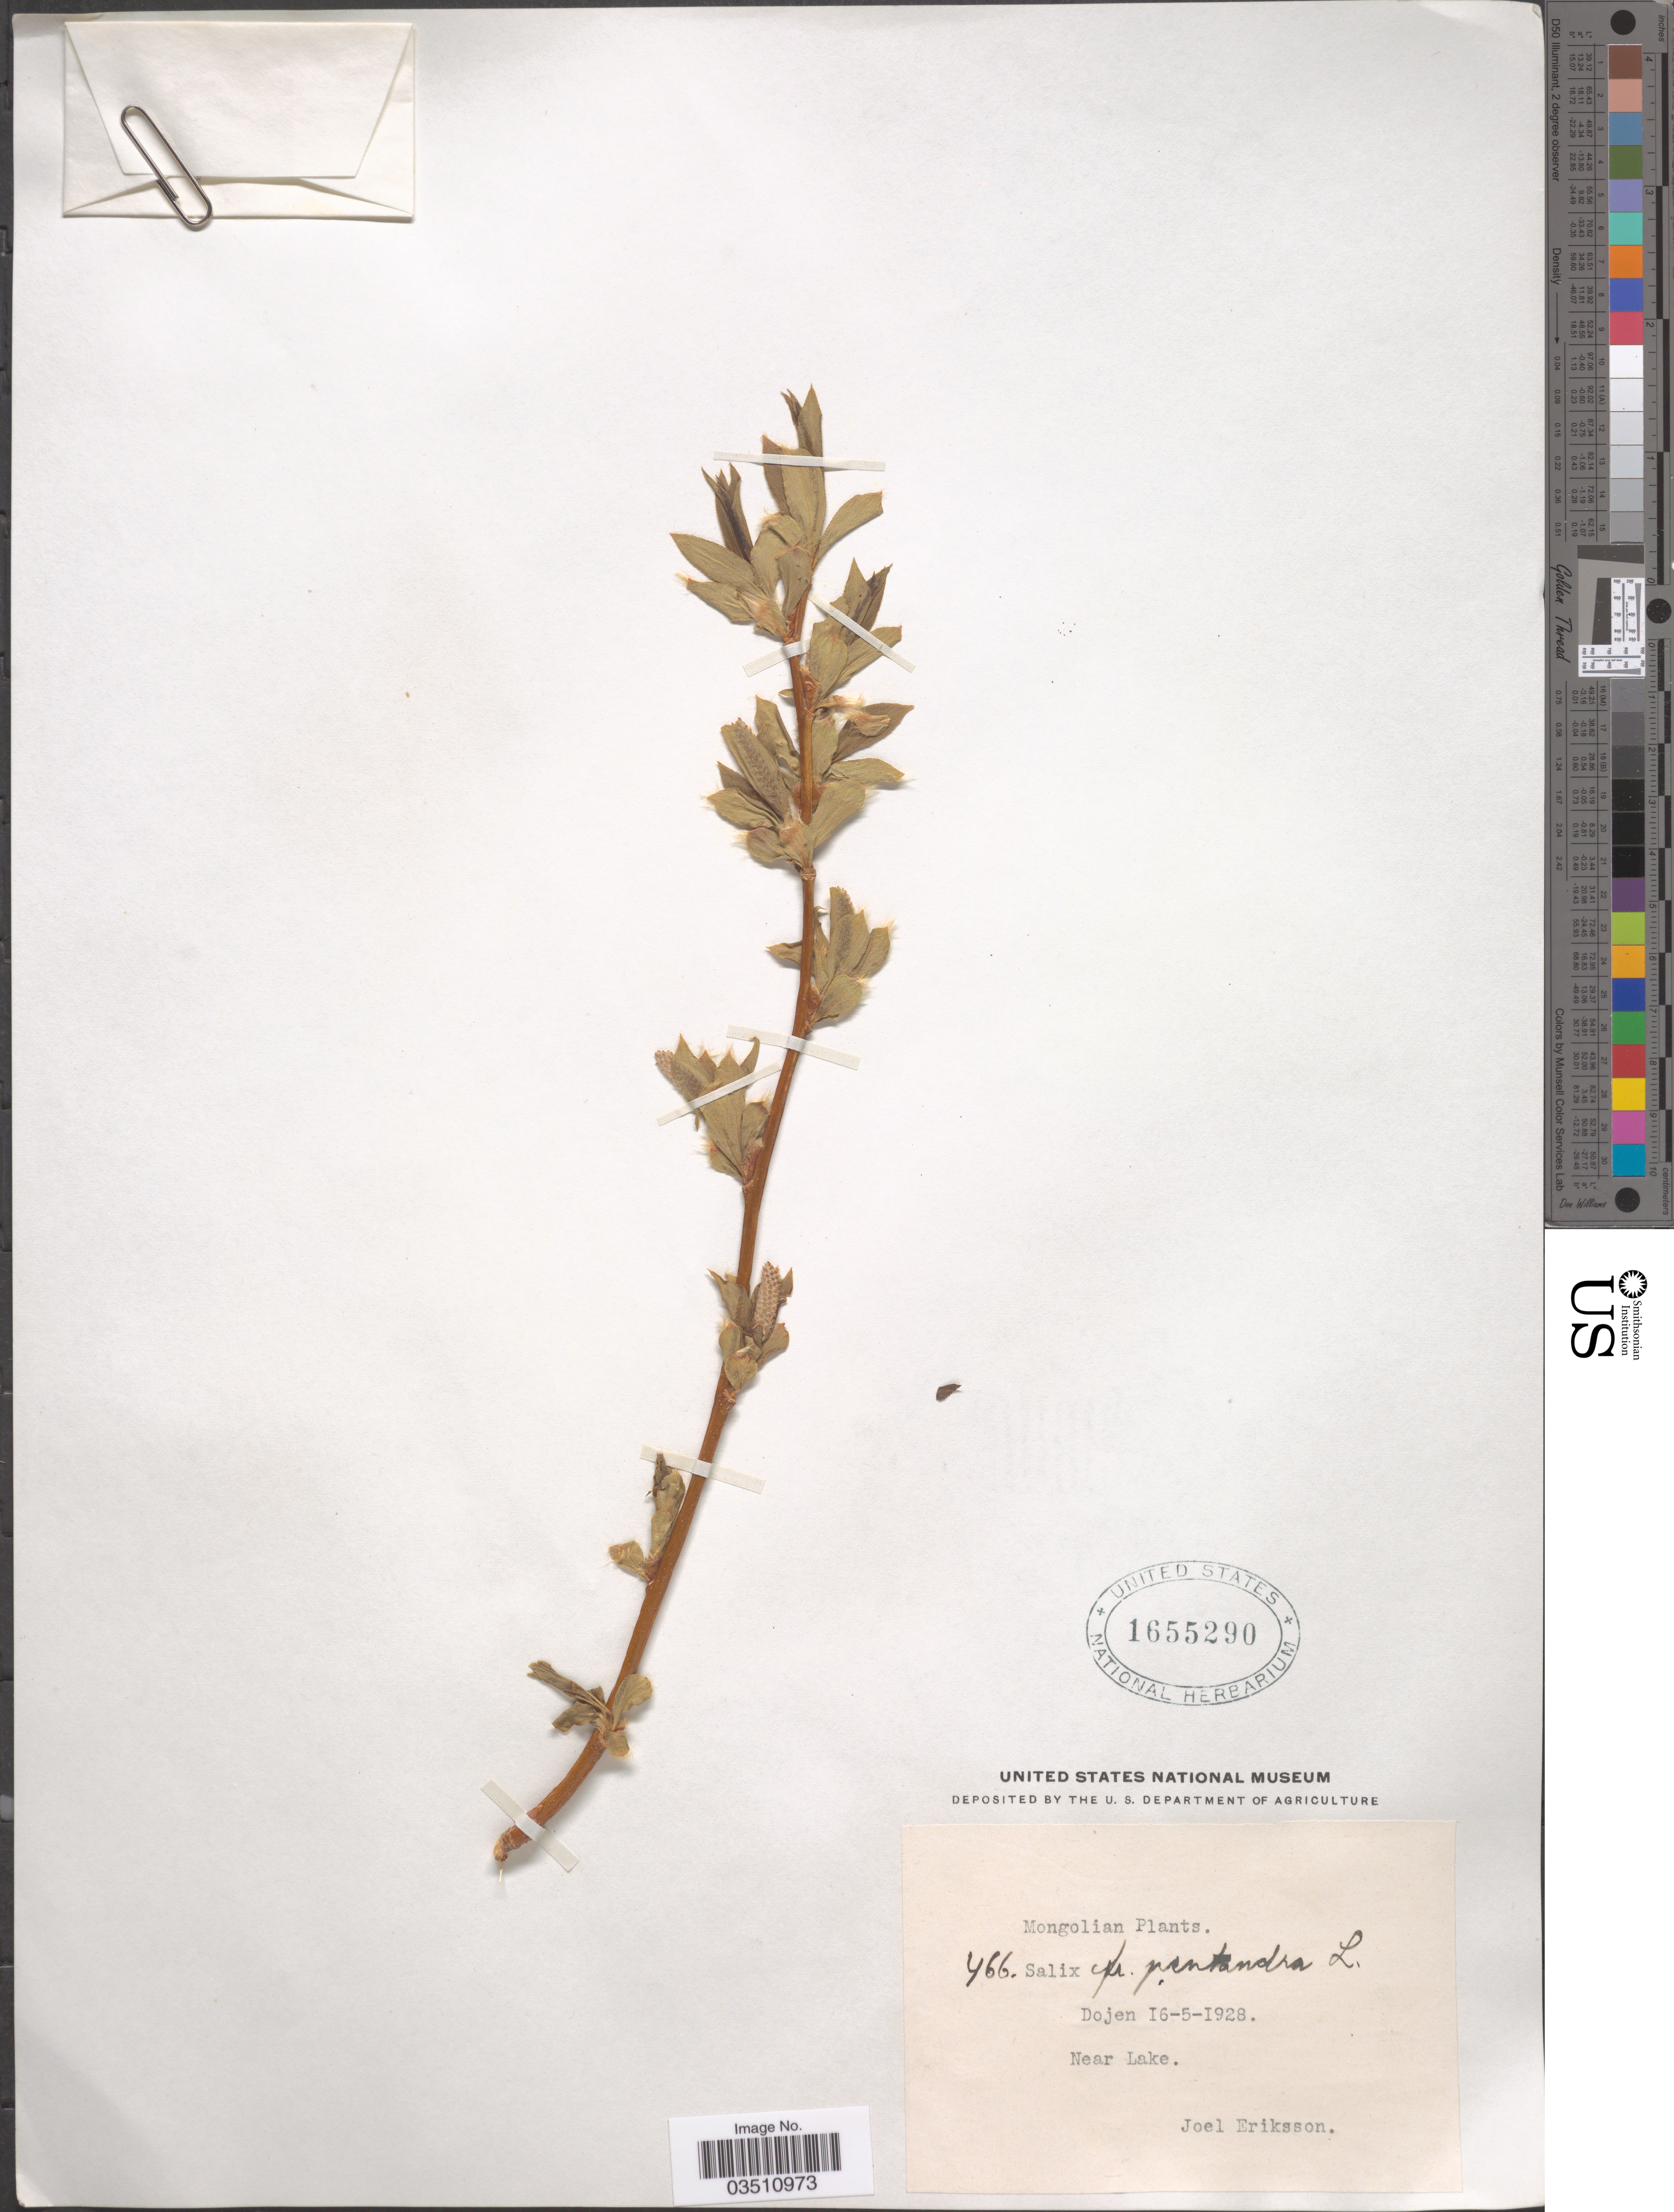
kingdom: Plantae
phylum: Tracheophyta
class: Magnoliopsida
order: Malpighiales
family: Salicaceae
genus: Salix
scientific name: Salix pentandra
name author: L.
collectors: J. Eriksson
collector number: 466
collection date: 1928-05-16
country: Mongolia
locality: Dojen. Near Lake.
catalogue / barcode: US 1655290